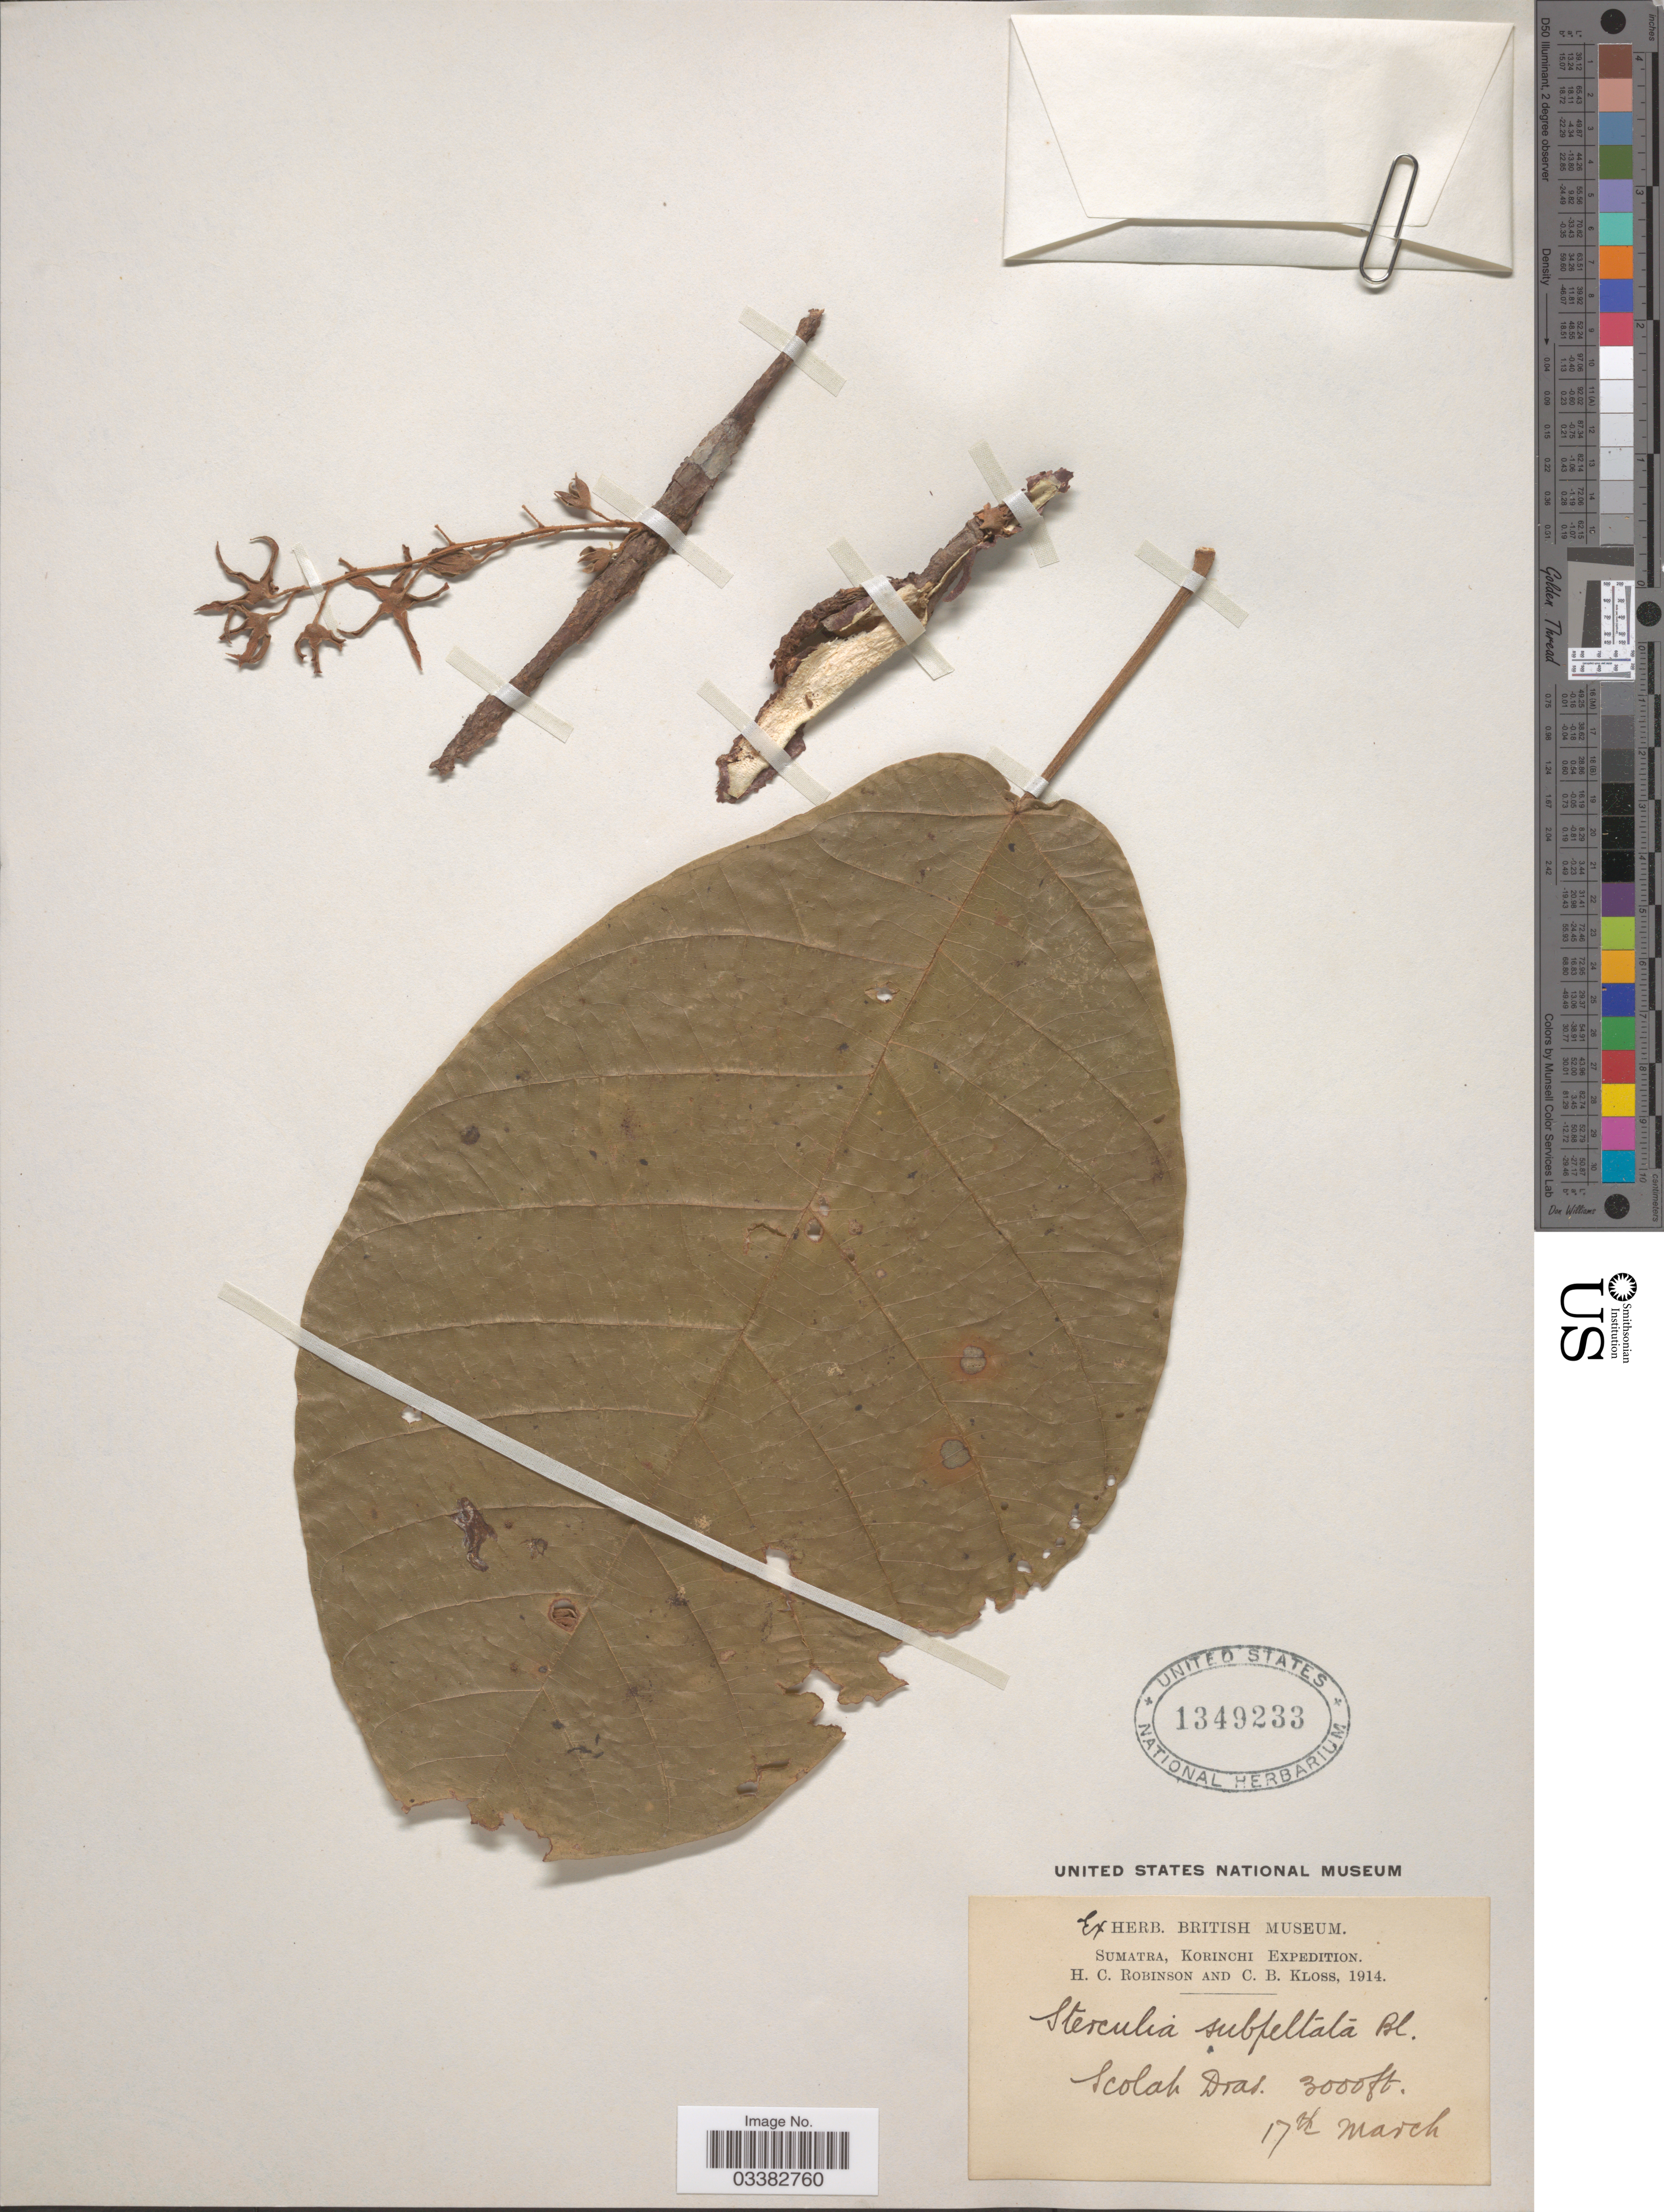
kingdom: Plantae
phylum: Tracheophyta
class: Magnoliopsida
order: Malvales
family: Malvaceae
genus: Sterculia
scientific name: Sterculia subpeltata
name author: Blume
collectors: H. C. Robinson & C. Kloss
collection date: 1914-03-17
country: Indonesia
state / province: Sumatra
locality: Scolah Dras.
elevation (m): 914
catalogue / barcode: US 1349233